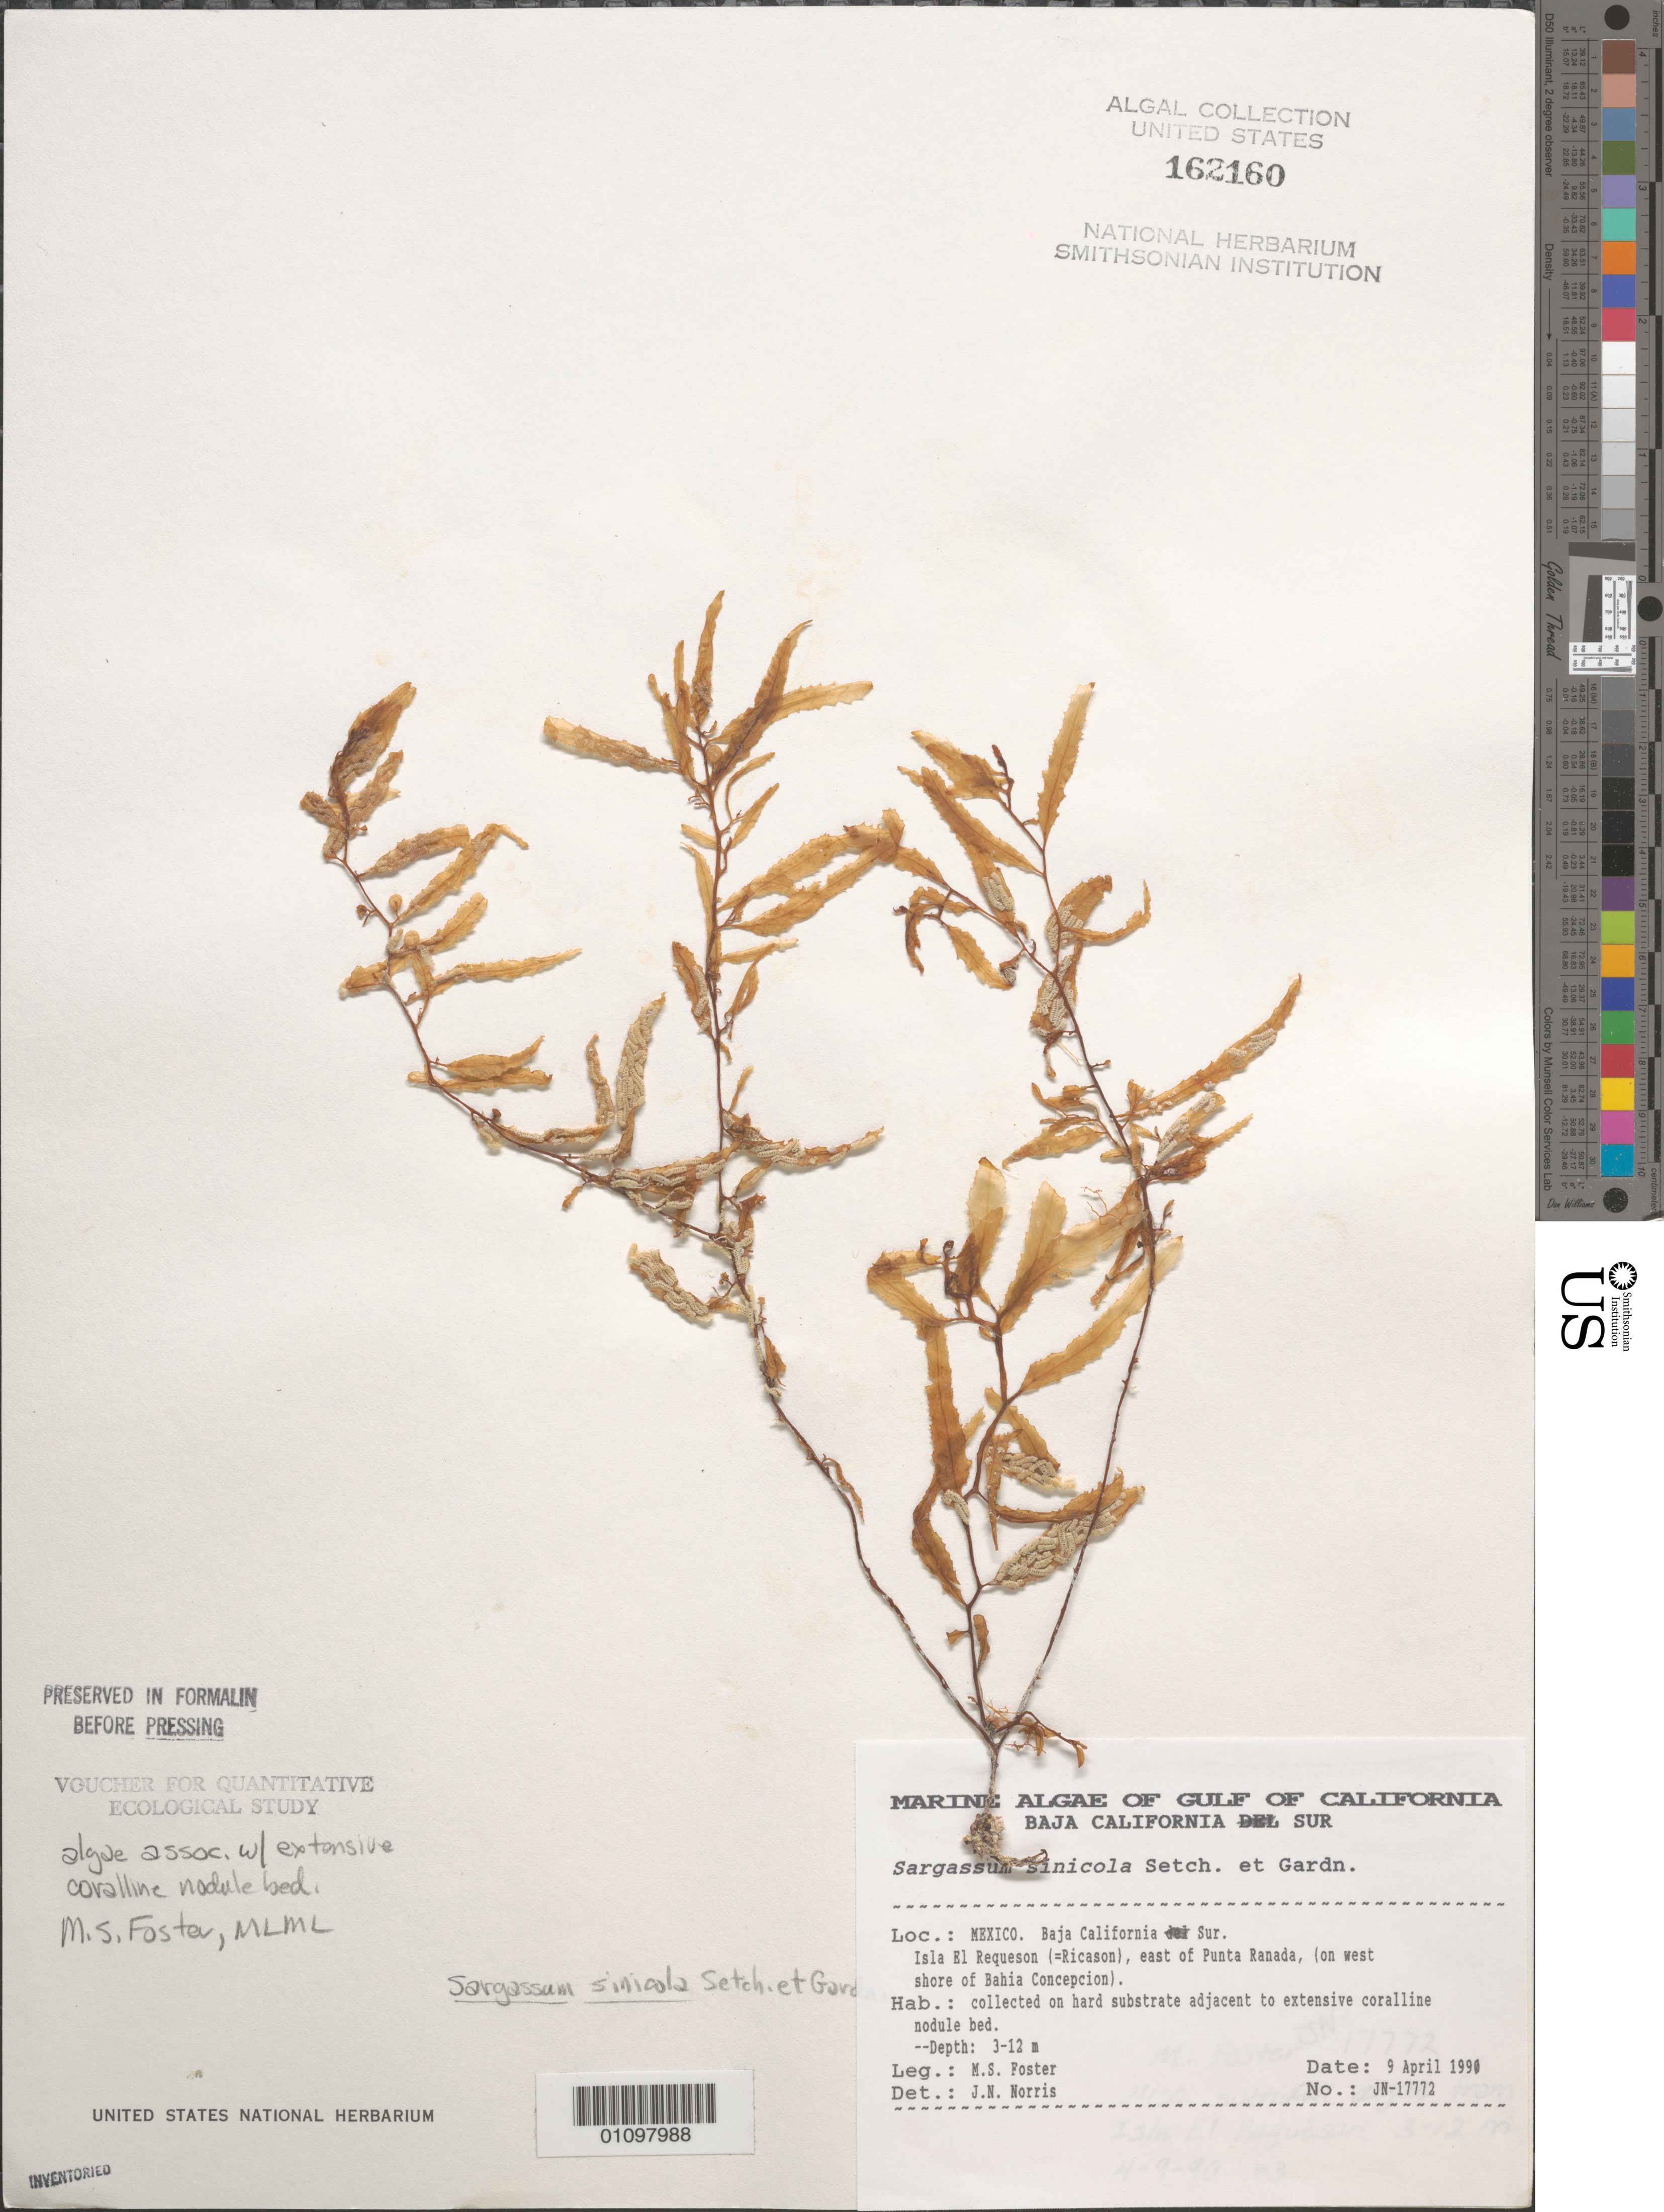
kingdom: Chromista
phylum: Ochrophyta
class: Phaeophyceae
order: Fucales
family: Sargassaceae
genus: Sargassum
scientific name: Sargassum sinicola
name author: Setchell & N.L. Gardner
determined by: Norris, James N.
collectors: M. Foster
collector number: JN-17772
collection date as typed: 09 Apr 1990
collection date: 1990-04-09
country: México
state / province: Baja California Sur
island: Isla El Requeson (Ricason)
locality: East of Punta Ranada, on west shore of Bahia Concepcion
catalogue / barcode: US 162160